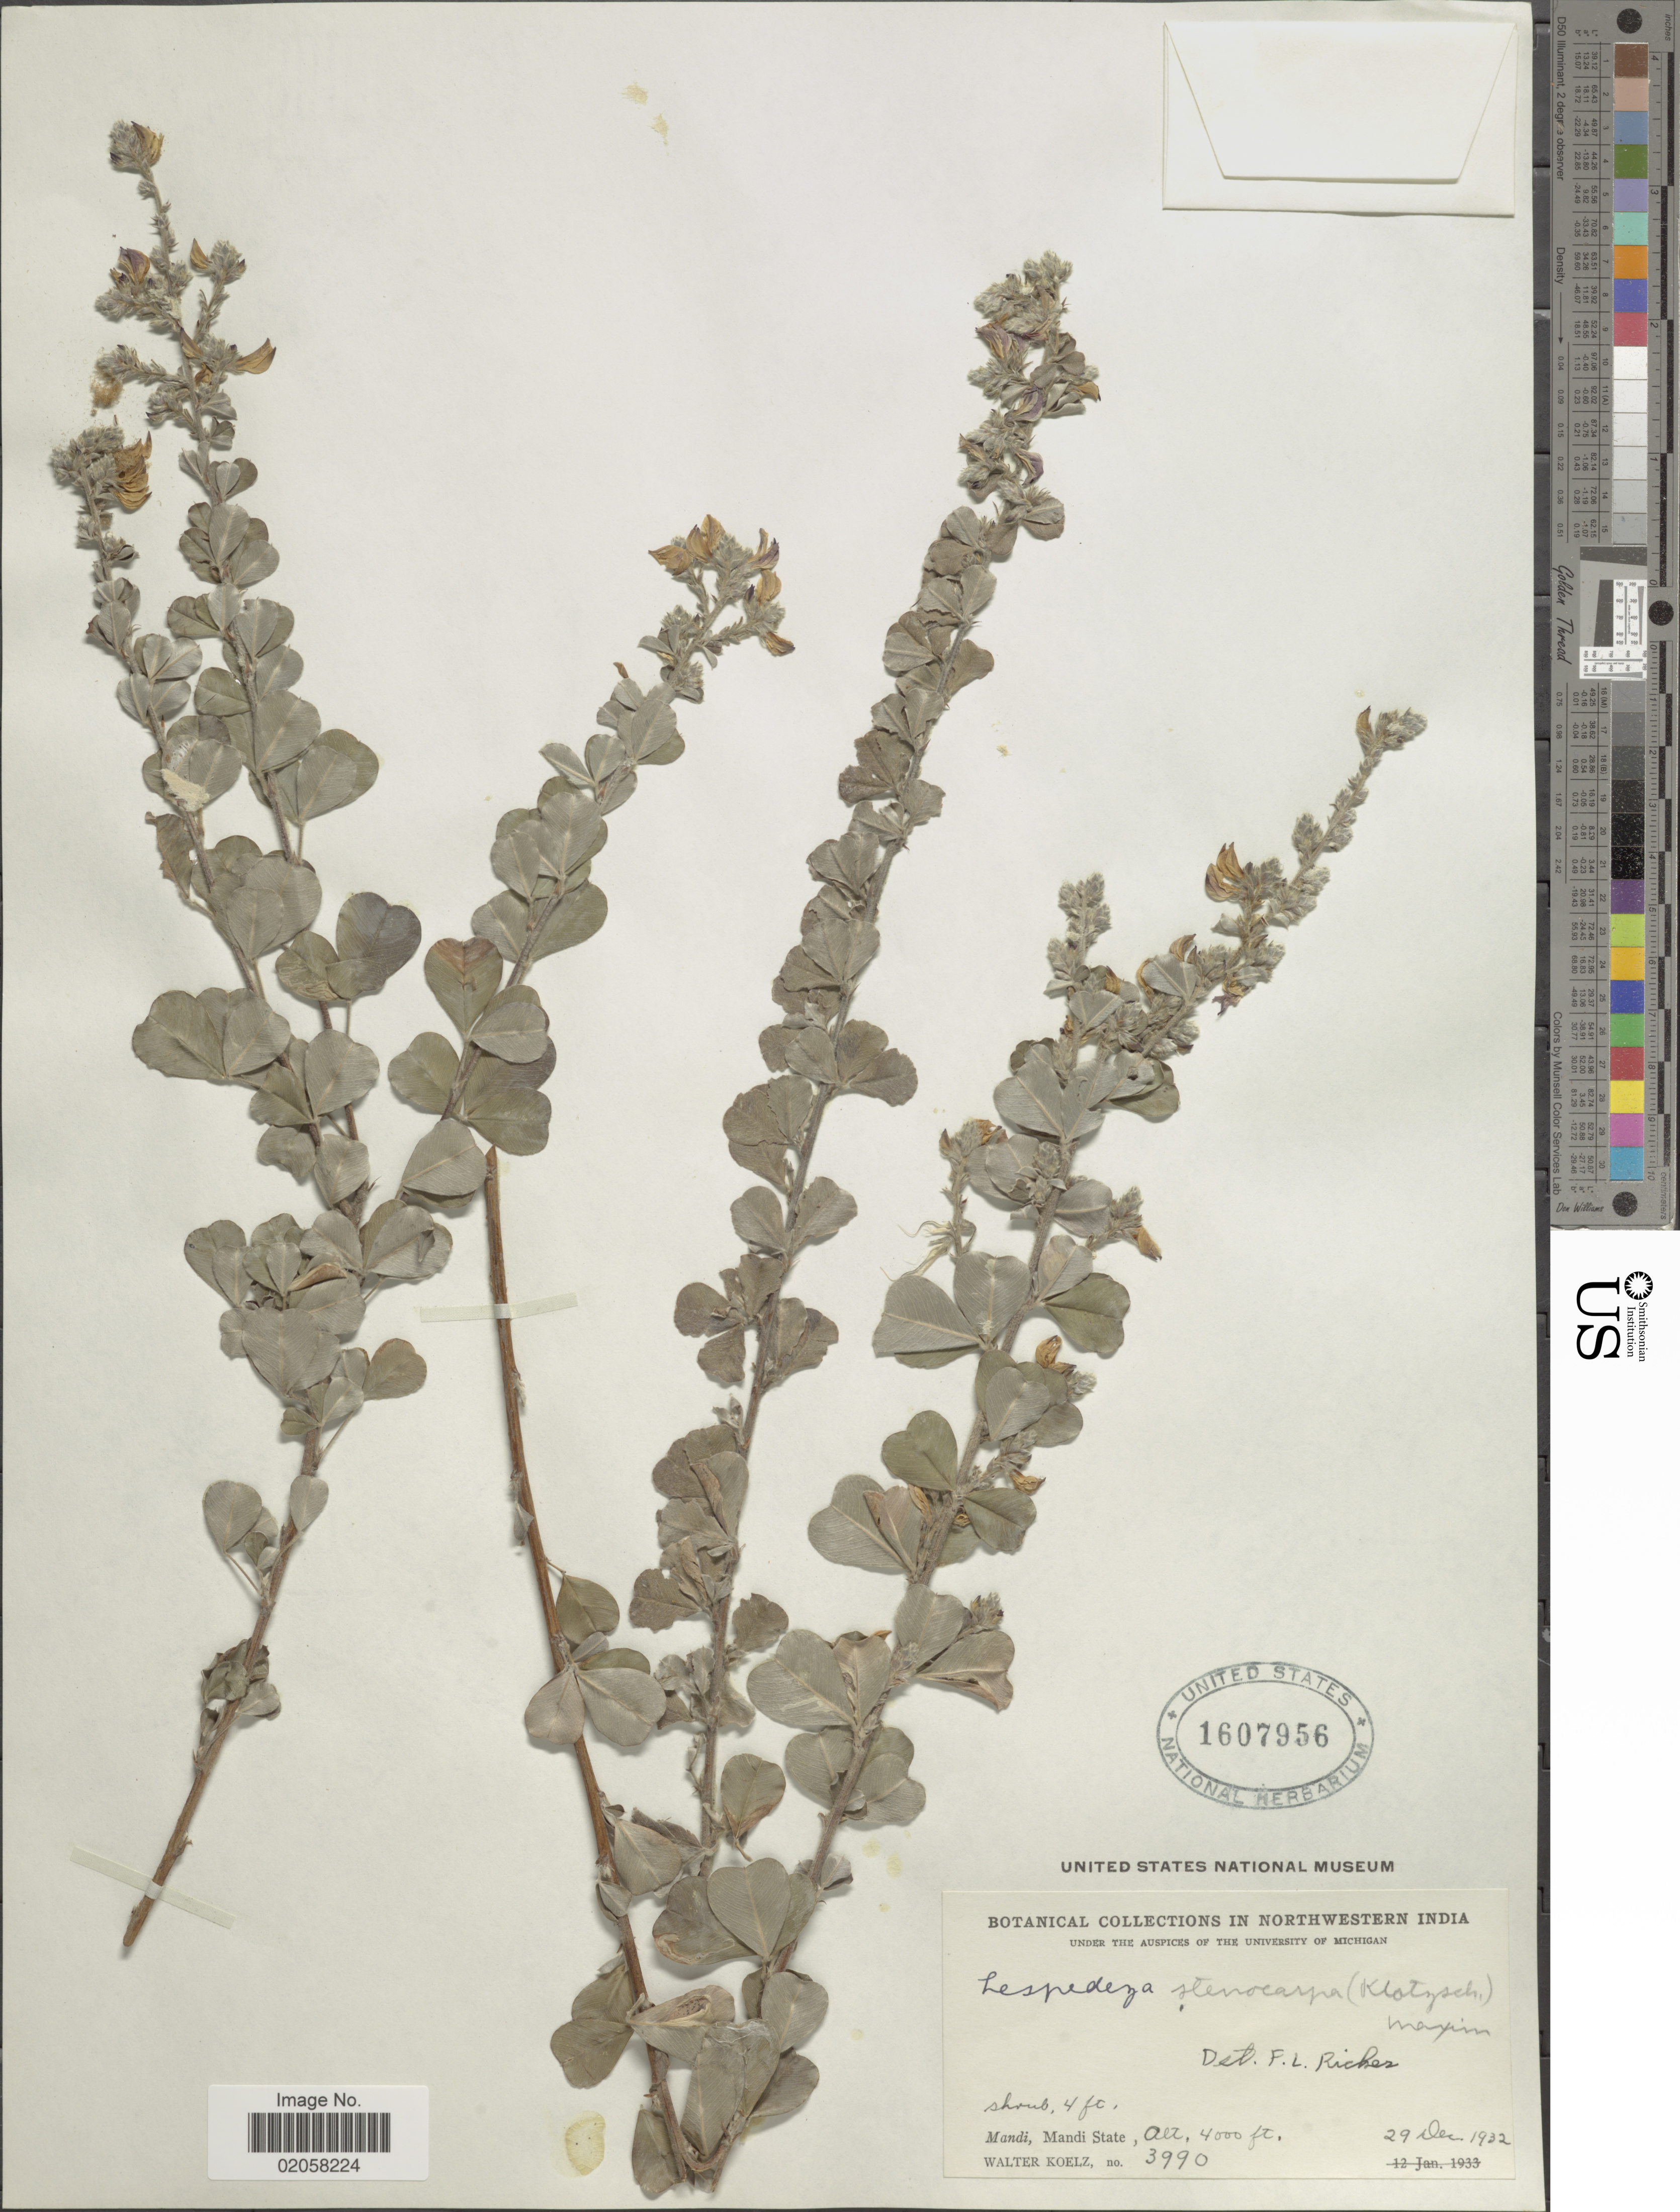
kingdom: Plantae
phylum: Tracheophyta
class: Magnoliopsida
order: Fabales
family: Fabaceae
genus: Campylotropis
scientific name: Campylotropis stenocarpa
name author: (Klotzsch) Schindl.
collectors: W. N. Koelz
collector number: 3990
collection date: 1932-12-29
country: India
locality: Northwestern India, Mandi, Mandi State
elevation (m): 1219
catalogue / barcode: US 1607956